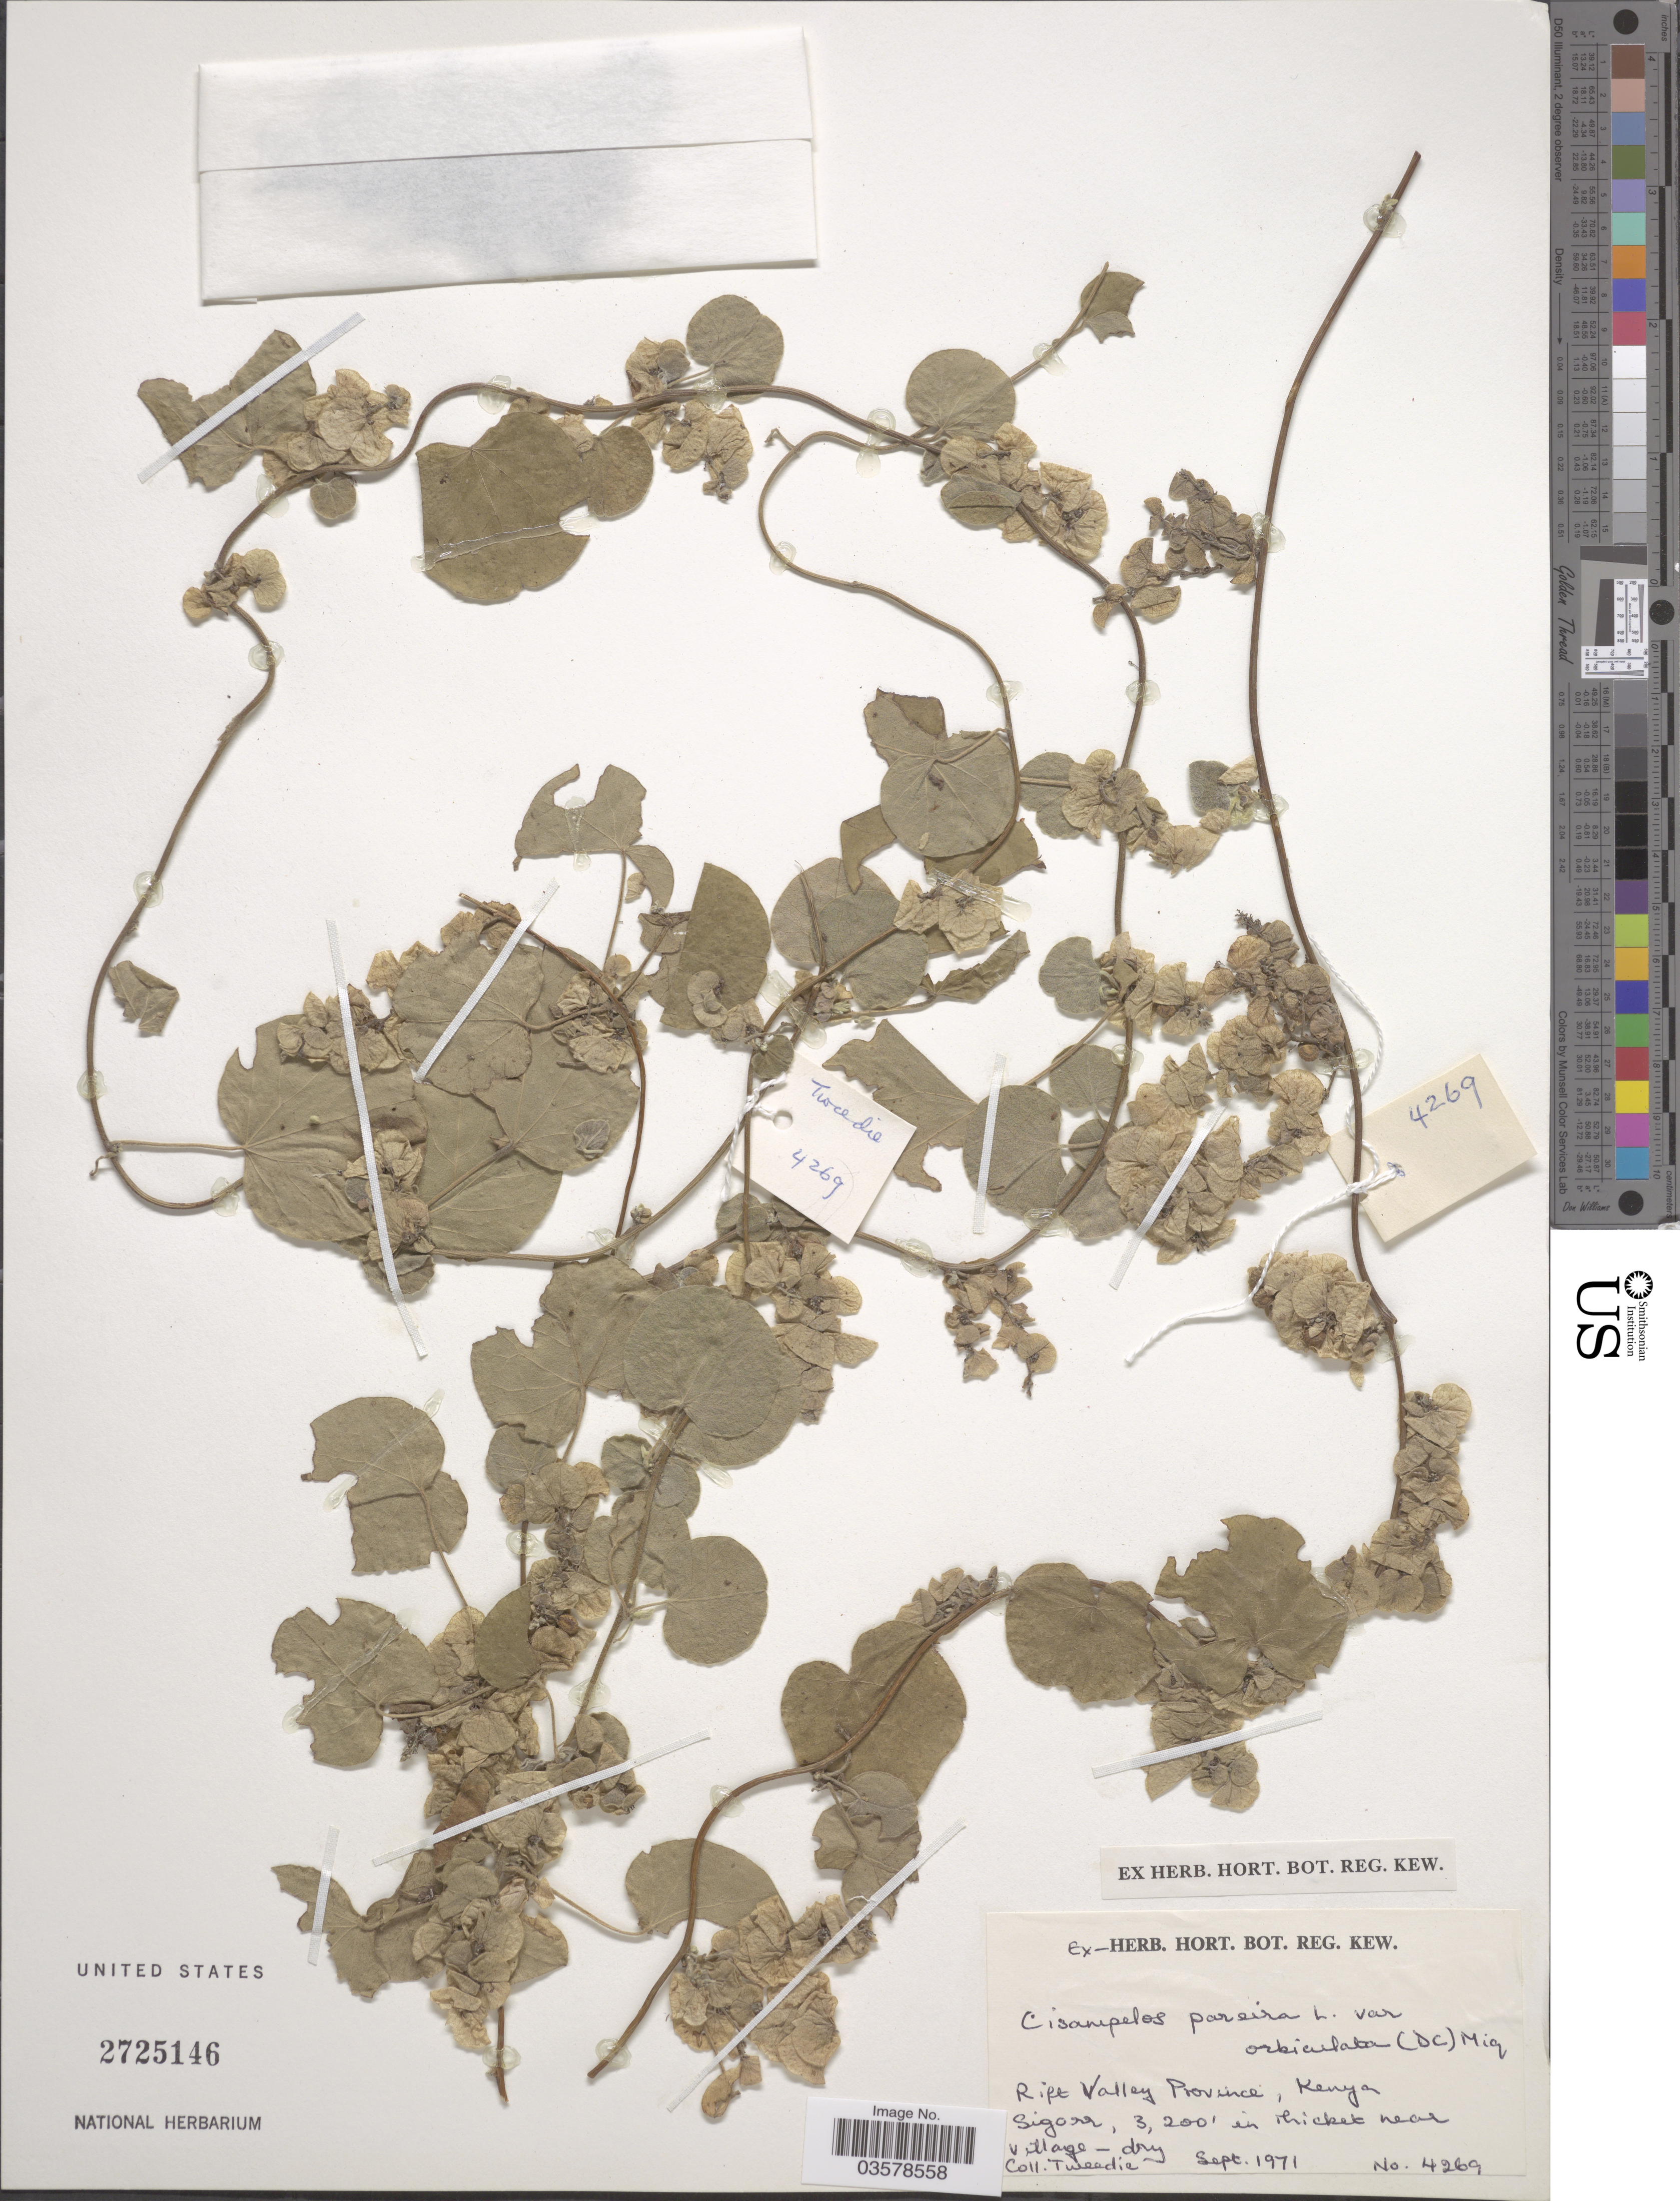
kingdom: Plantae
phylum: Tracheophyta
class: Magnoliopsida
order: Ranunculales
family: Menispermaceae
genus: Cissampelos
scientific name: Cissampelos pareira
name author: L.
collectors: -- Tweedie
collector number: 4269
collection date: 1971-09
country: Kenya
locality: Sigorr [interpreted]. Rift Valley.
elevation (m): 975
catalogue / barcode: US 2725146